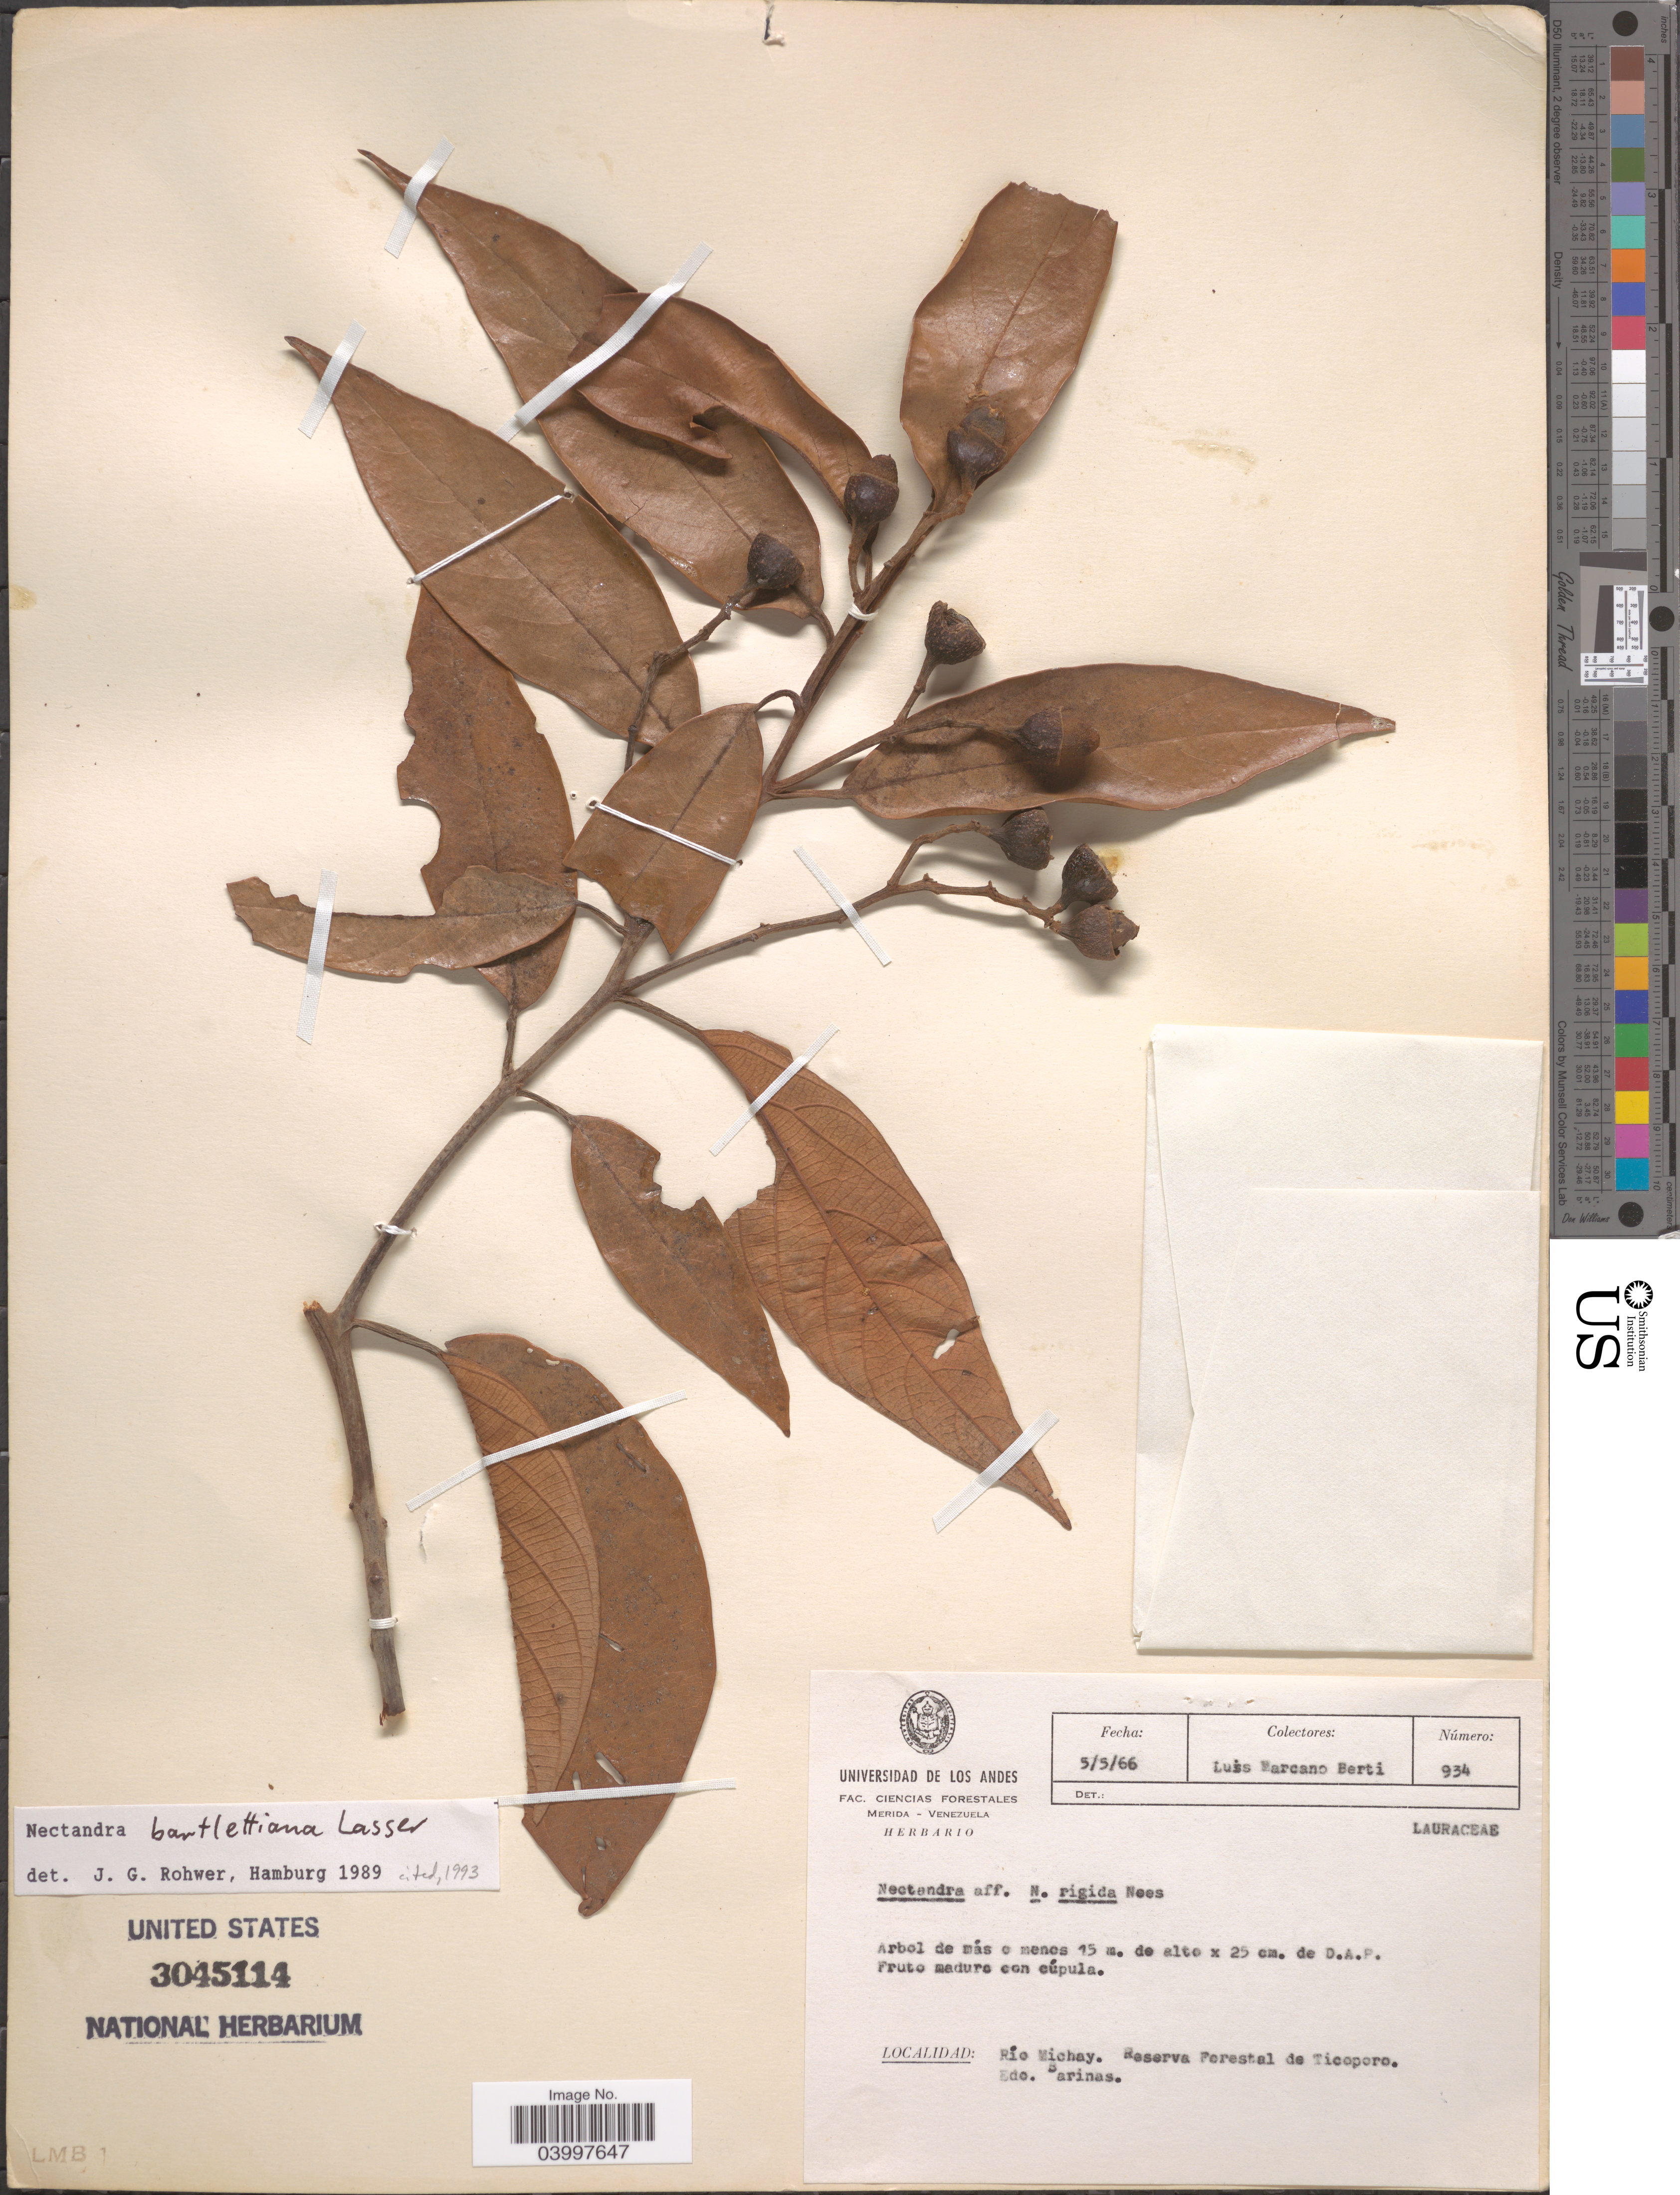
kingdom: Plantae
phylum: Tracheophyta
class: Magnoliopsida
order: Laurales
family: Lauraceae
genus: Nectandra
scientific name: Nectandra bartlettiana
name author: Lasser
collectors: L. Marcano-Berti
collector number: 934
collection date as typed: Transcribed d/m/y: 5/5/66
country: Venezuela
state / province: Barinas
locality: Río Michay. Reserva Forestal de Ticoporo.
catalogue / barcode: US 3045114